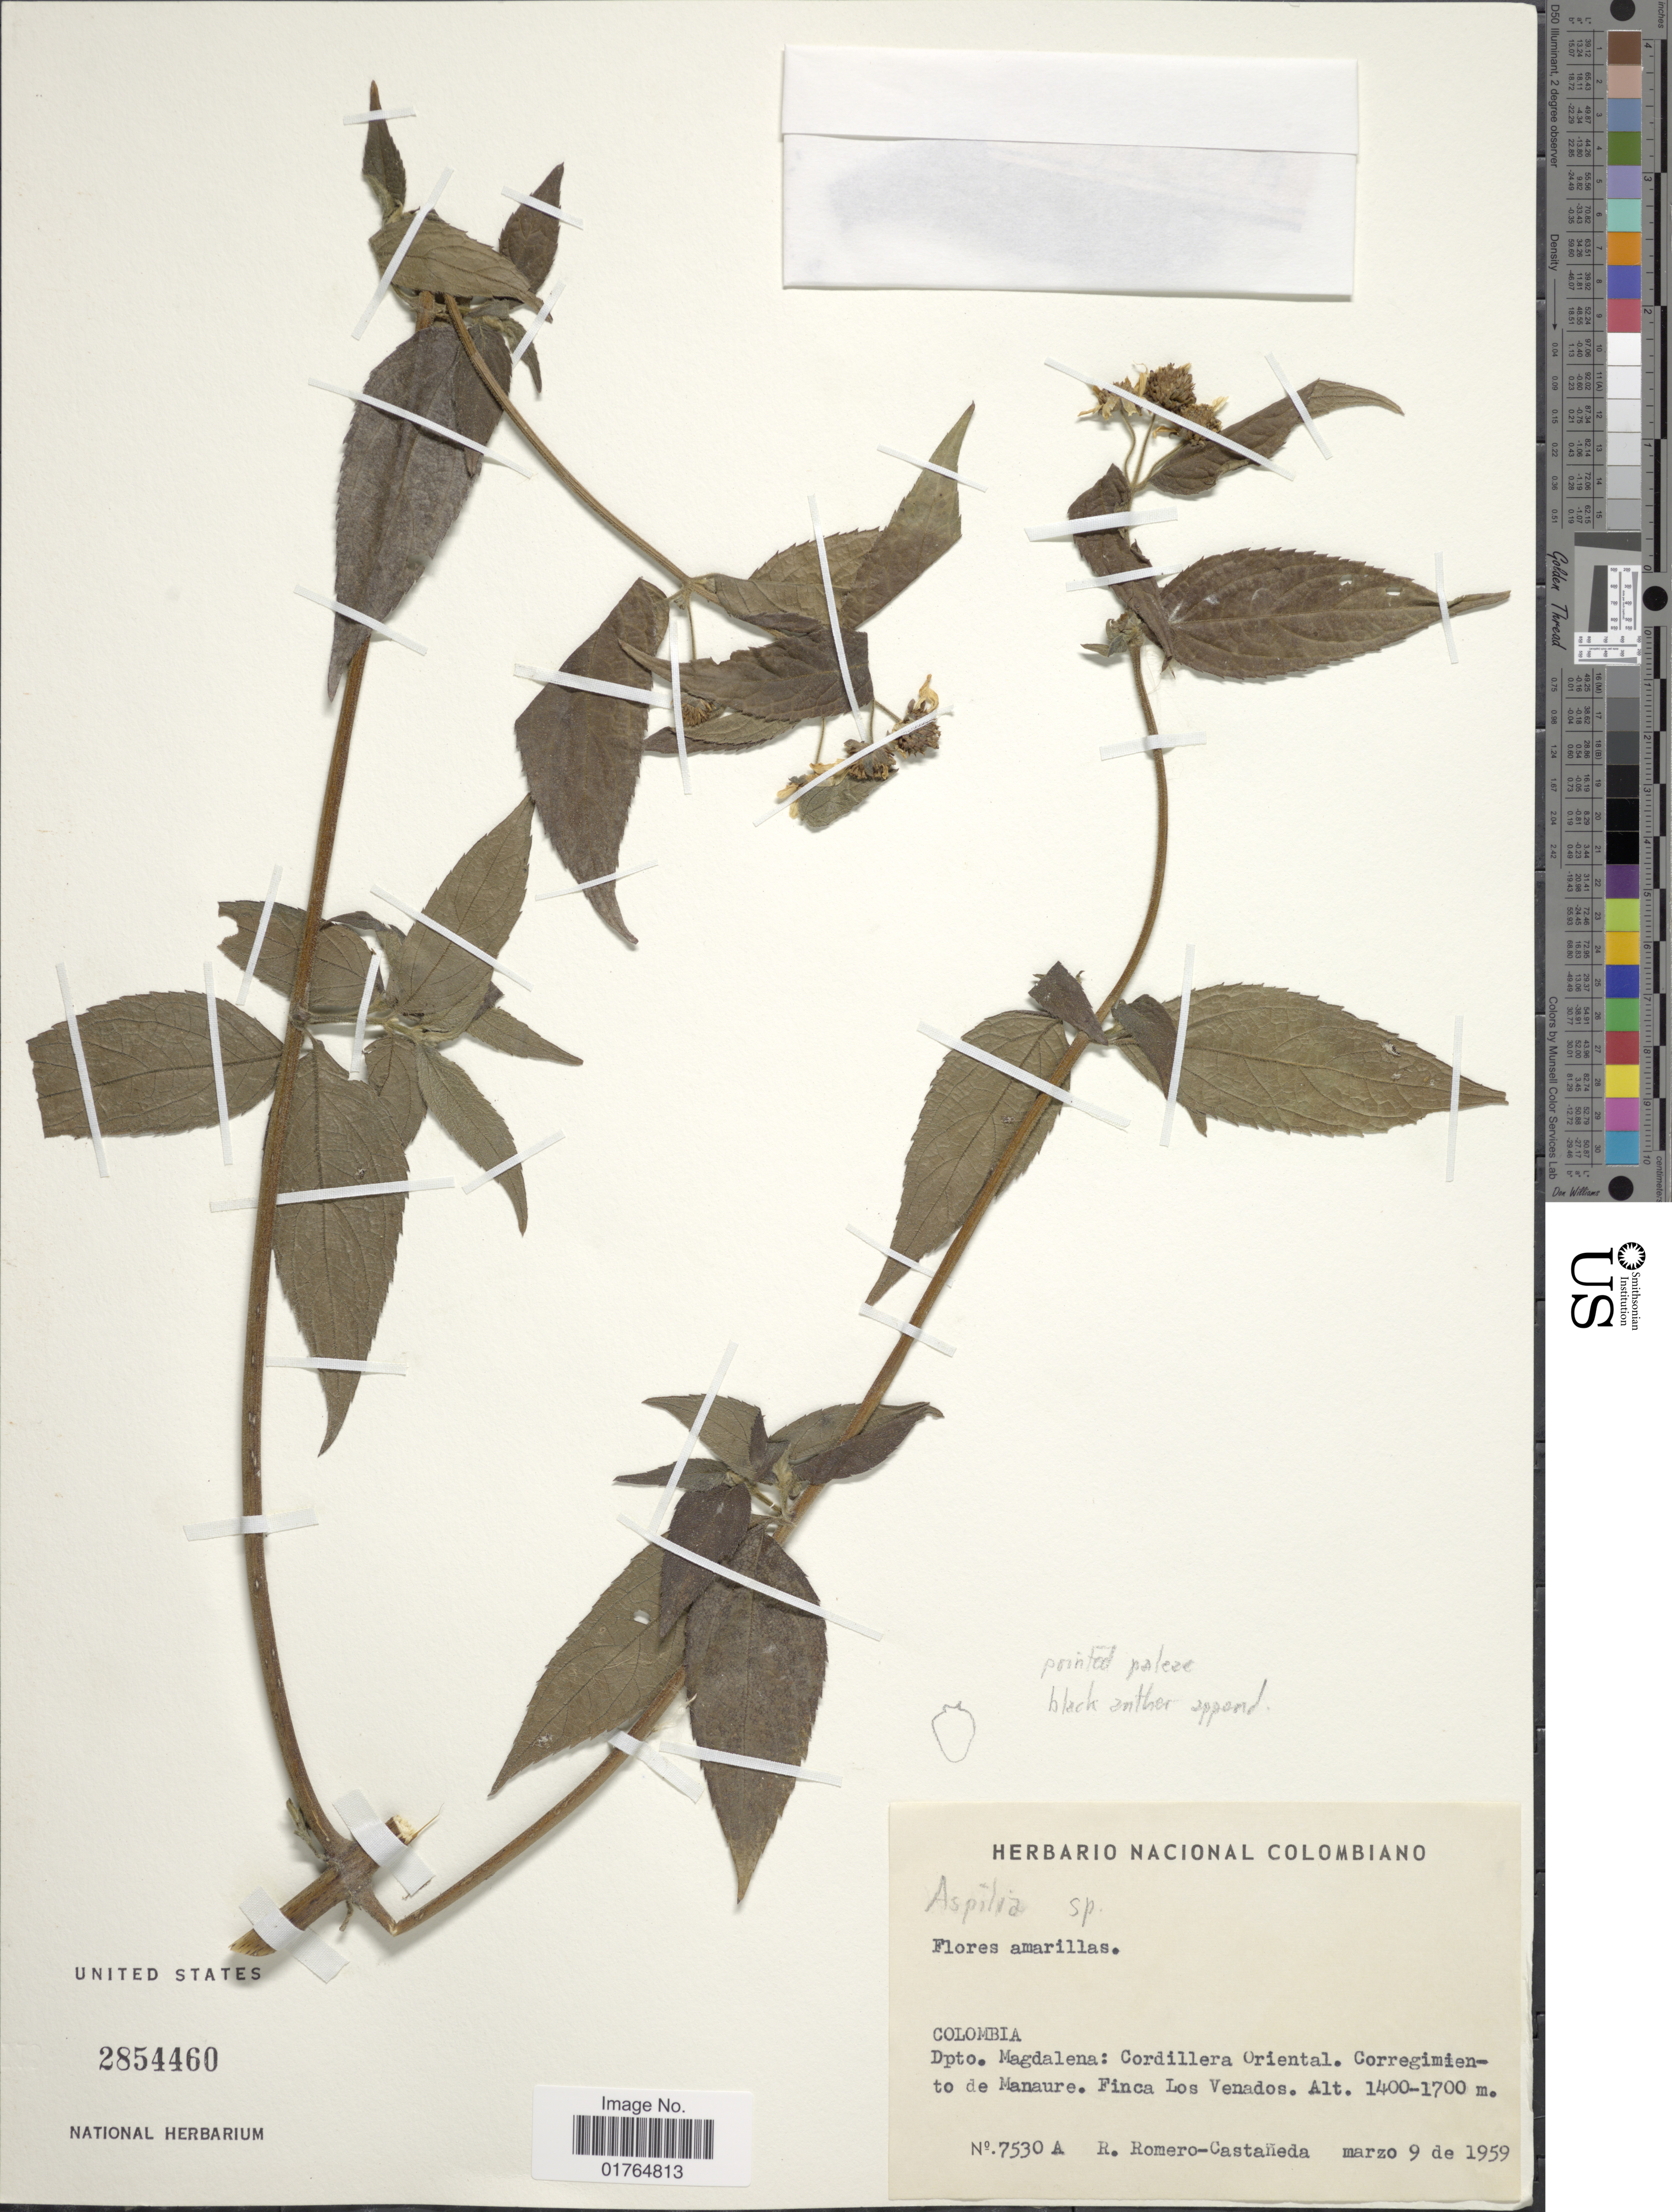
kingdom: Plantae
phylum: Tracheophyta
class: Magnoliopsida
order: Asterales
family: Asteraceae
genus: Wedelia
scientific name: Wedelia tambillosama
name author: B.L. Turner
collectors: R. Romero Castañeda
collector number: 7530A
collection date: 1959-03-09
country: Colombia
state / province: Magdalena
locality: Cordillera Oriental, Corregimiento de Manaure, Finca Los Venados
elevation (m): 1400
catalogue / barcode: US 2854460